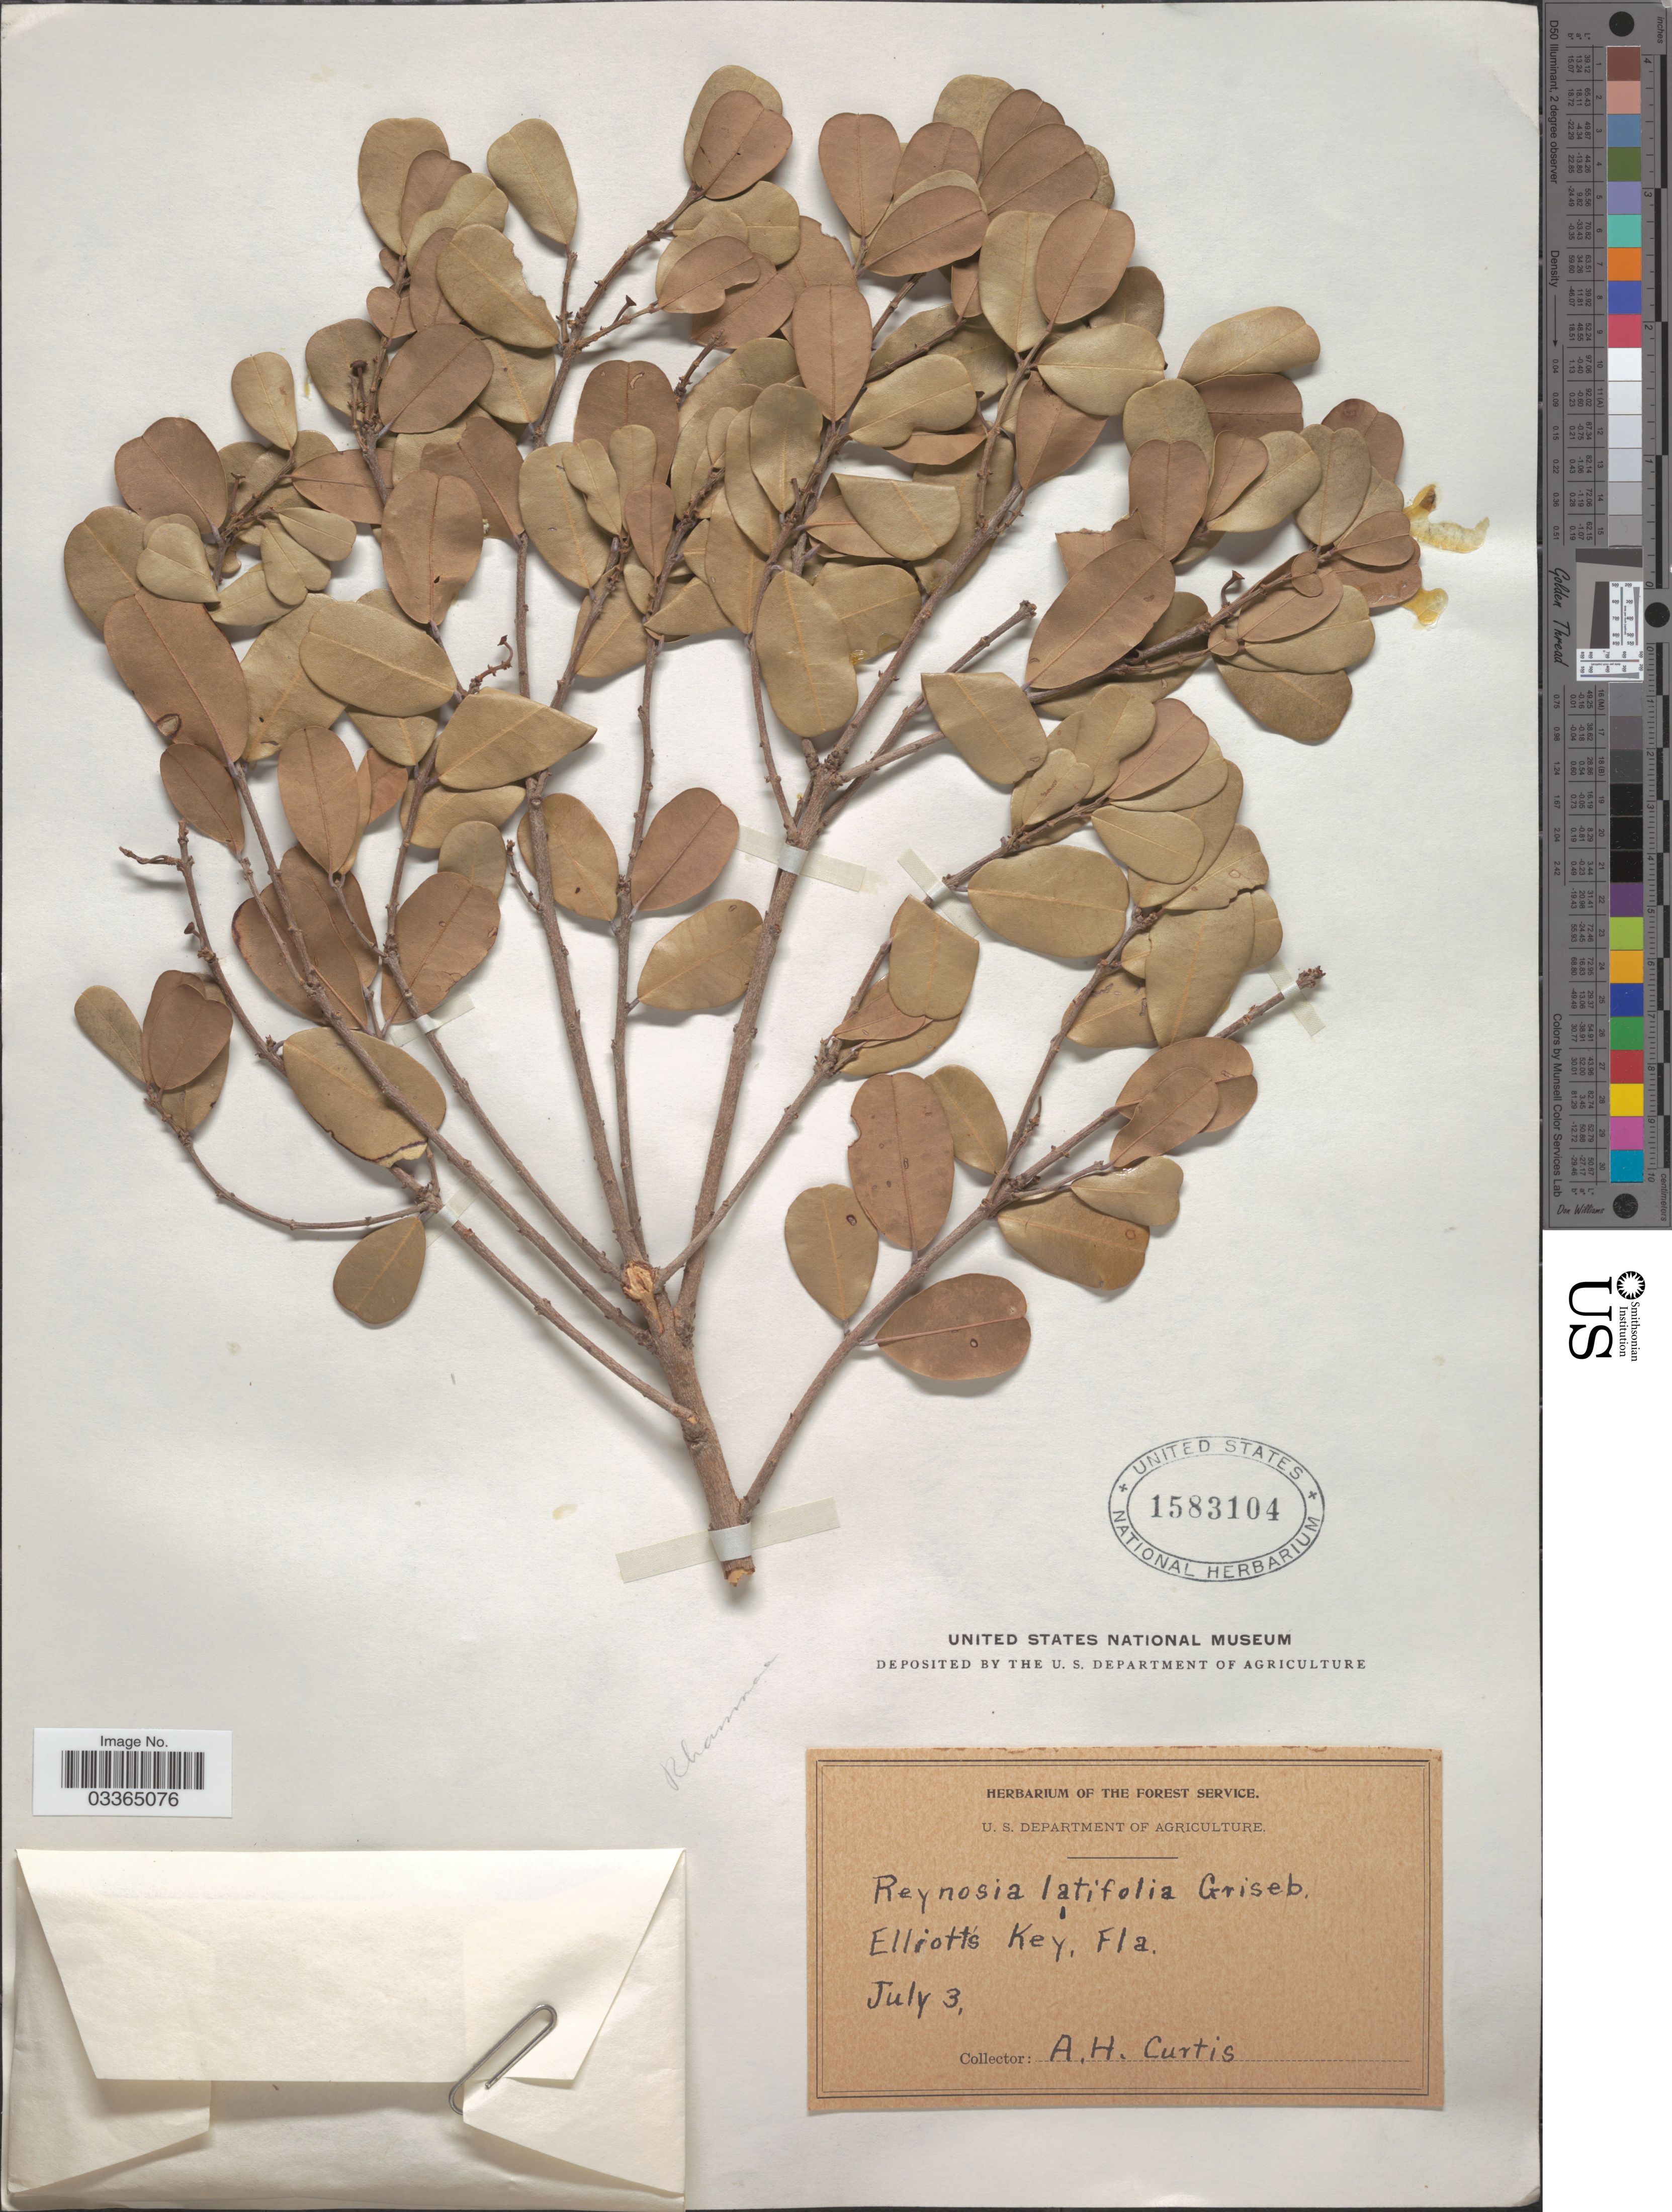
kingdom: Plantae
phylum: Tracheophyta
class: Magnoliopsida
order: Rosales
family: Rhamnaceae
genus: Reynosia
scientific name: Reynosia septentrionalis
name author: Urb.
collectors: A. Curtis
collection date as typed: Transcribed d/m/y: /7/3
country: United States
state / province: Florida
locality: Elliotts Key.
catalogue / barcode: US 1583104